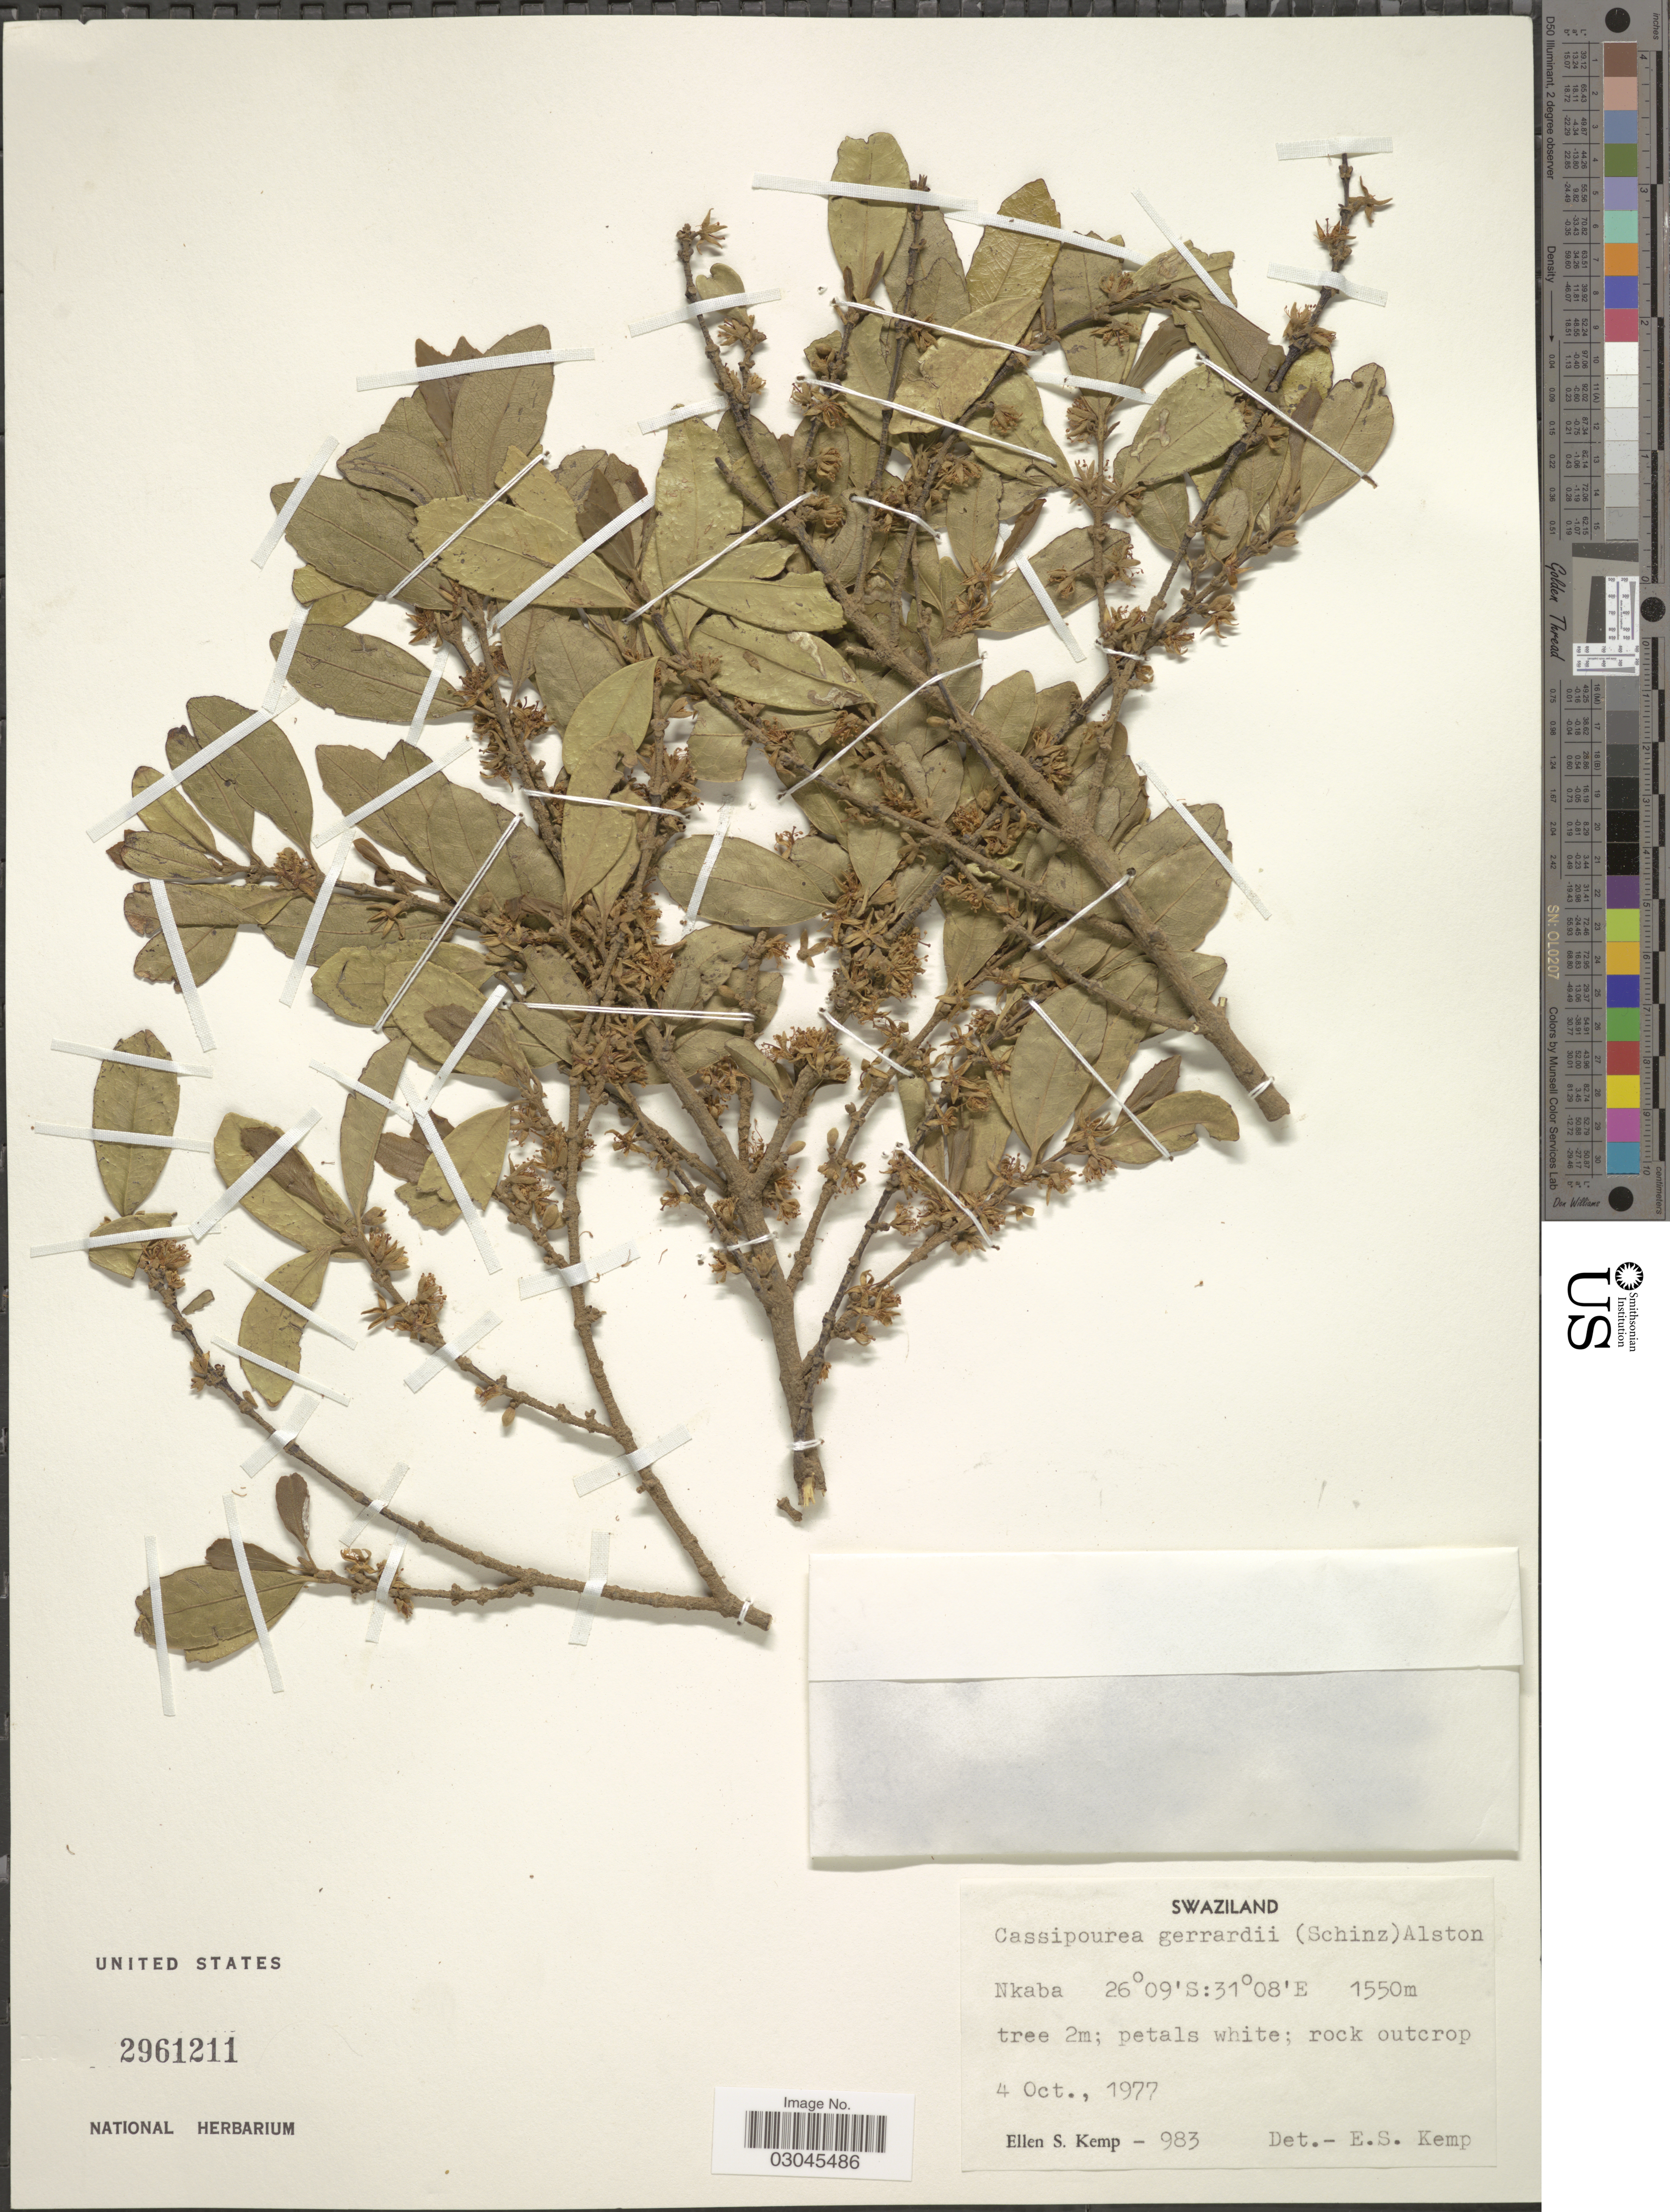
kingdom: Plantae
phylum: Tracheophyta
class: Magnoliopsida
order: Malpighiales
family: Rhizophoraceae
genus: Cassipourea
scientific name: Cassipourea gerrardii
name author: Alston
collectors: E. S. Kemp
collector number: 983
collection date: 1977-10-04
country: Eswatini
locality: Nkaba.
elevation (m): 1550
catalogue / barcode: US 2961211